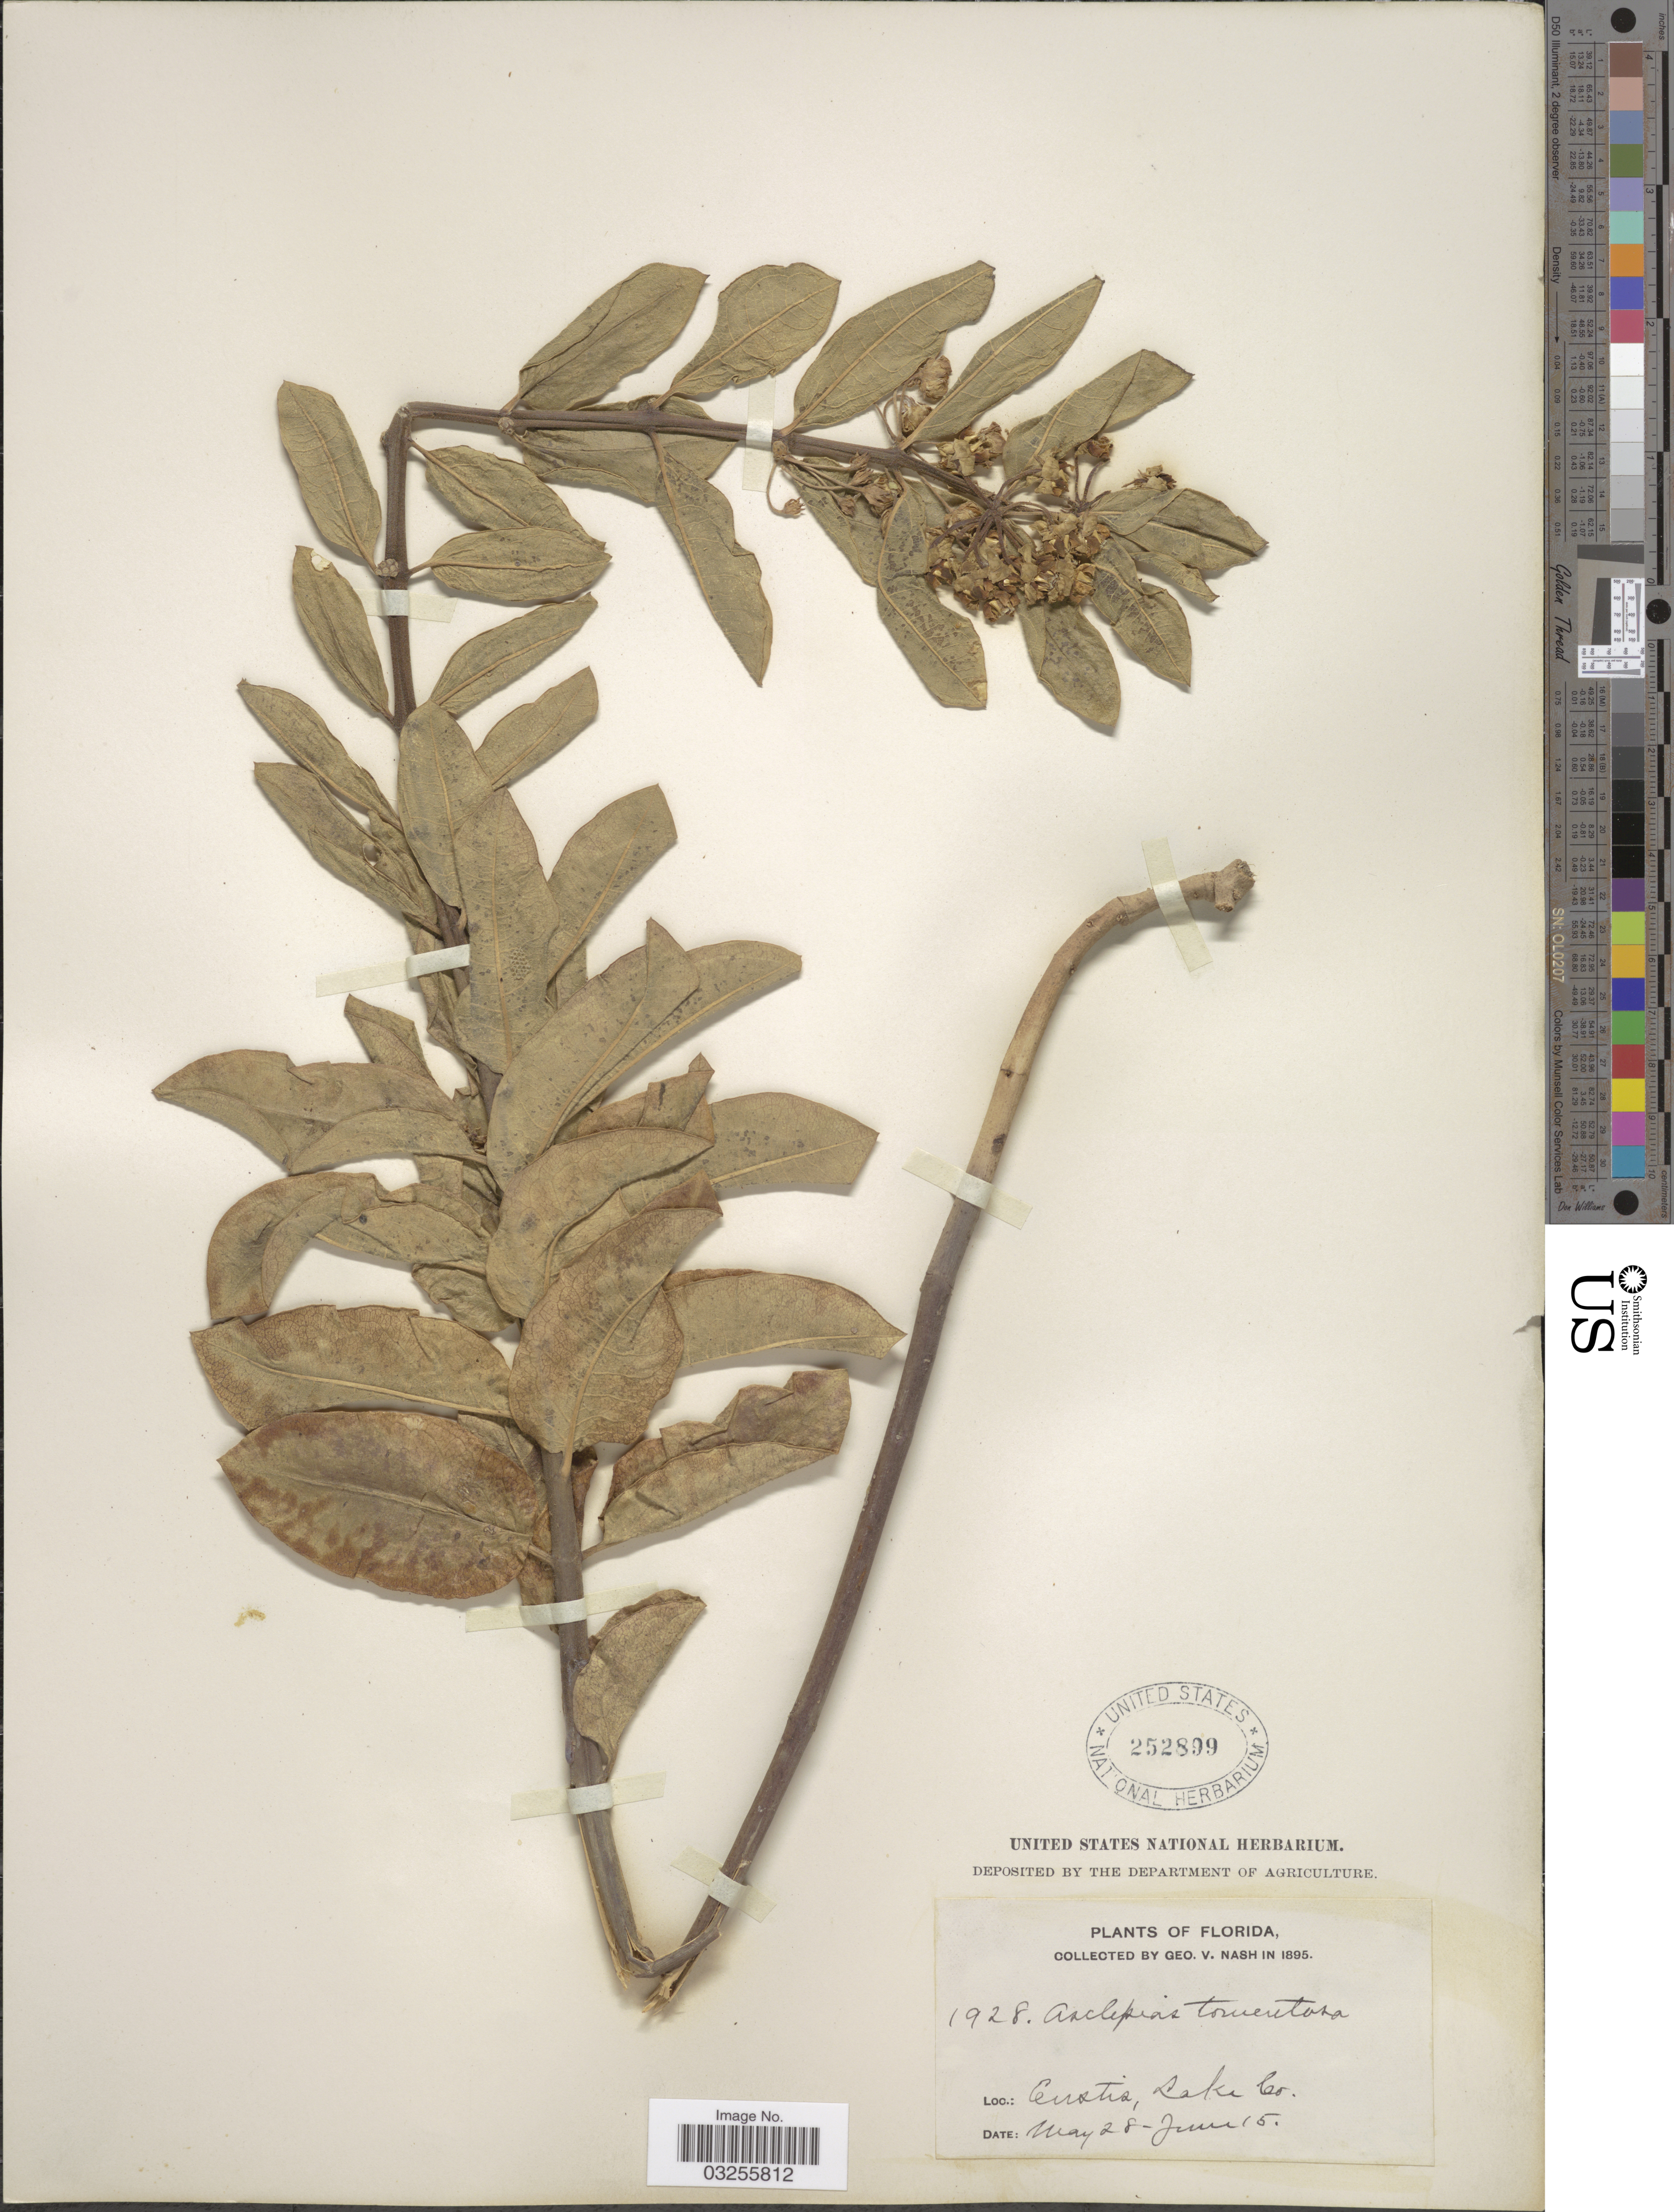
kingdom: Plantae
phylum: Tracheophyta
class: Magnoliopsida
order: Gentianales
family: Apocynaceae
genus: Asclepias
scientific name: Asclepias tomentosa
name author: Elliott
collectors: G. V. Nash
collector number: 1928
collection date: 1895-05-28/1895-06-15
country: United States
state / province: Florida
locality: Eustis, Lake Co.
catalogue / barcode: US 252899